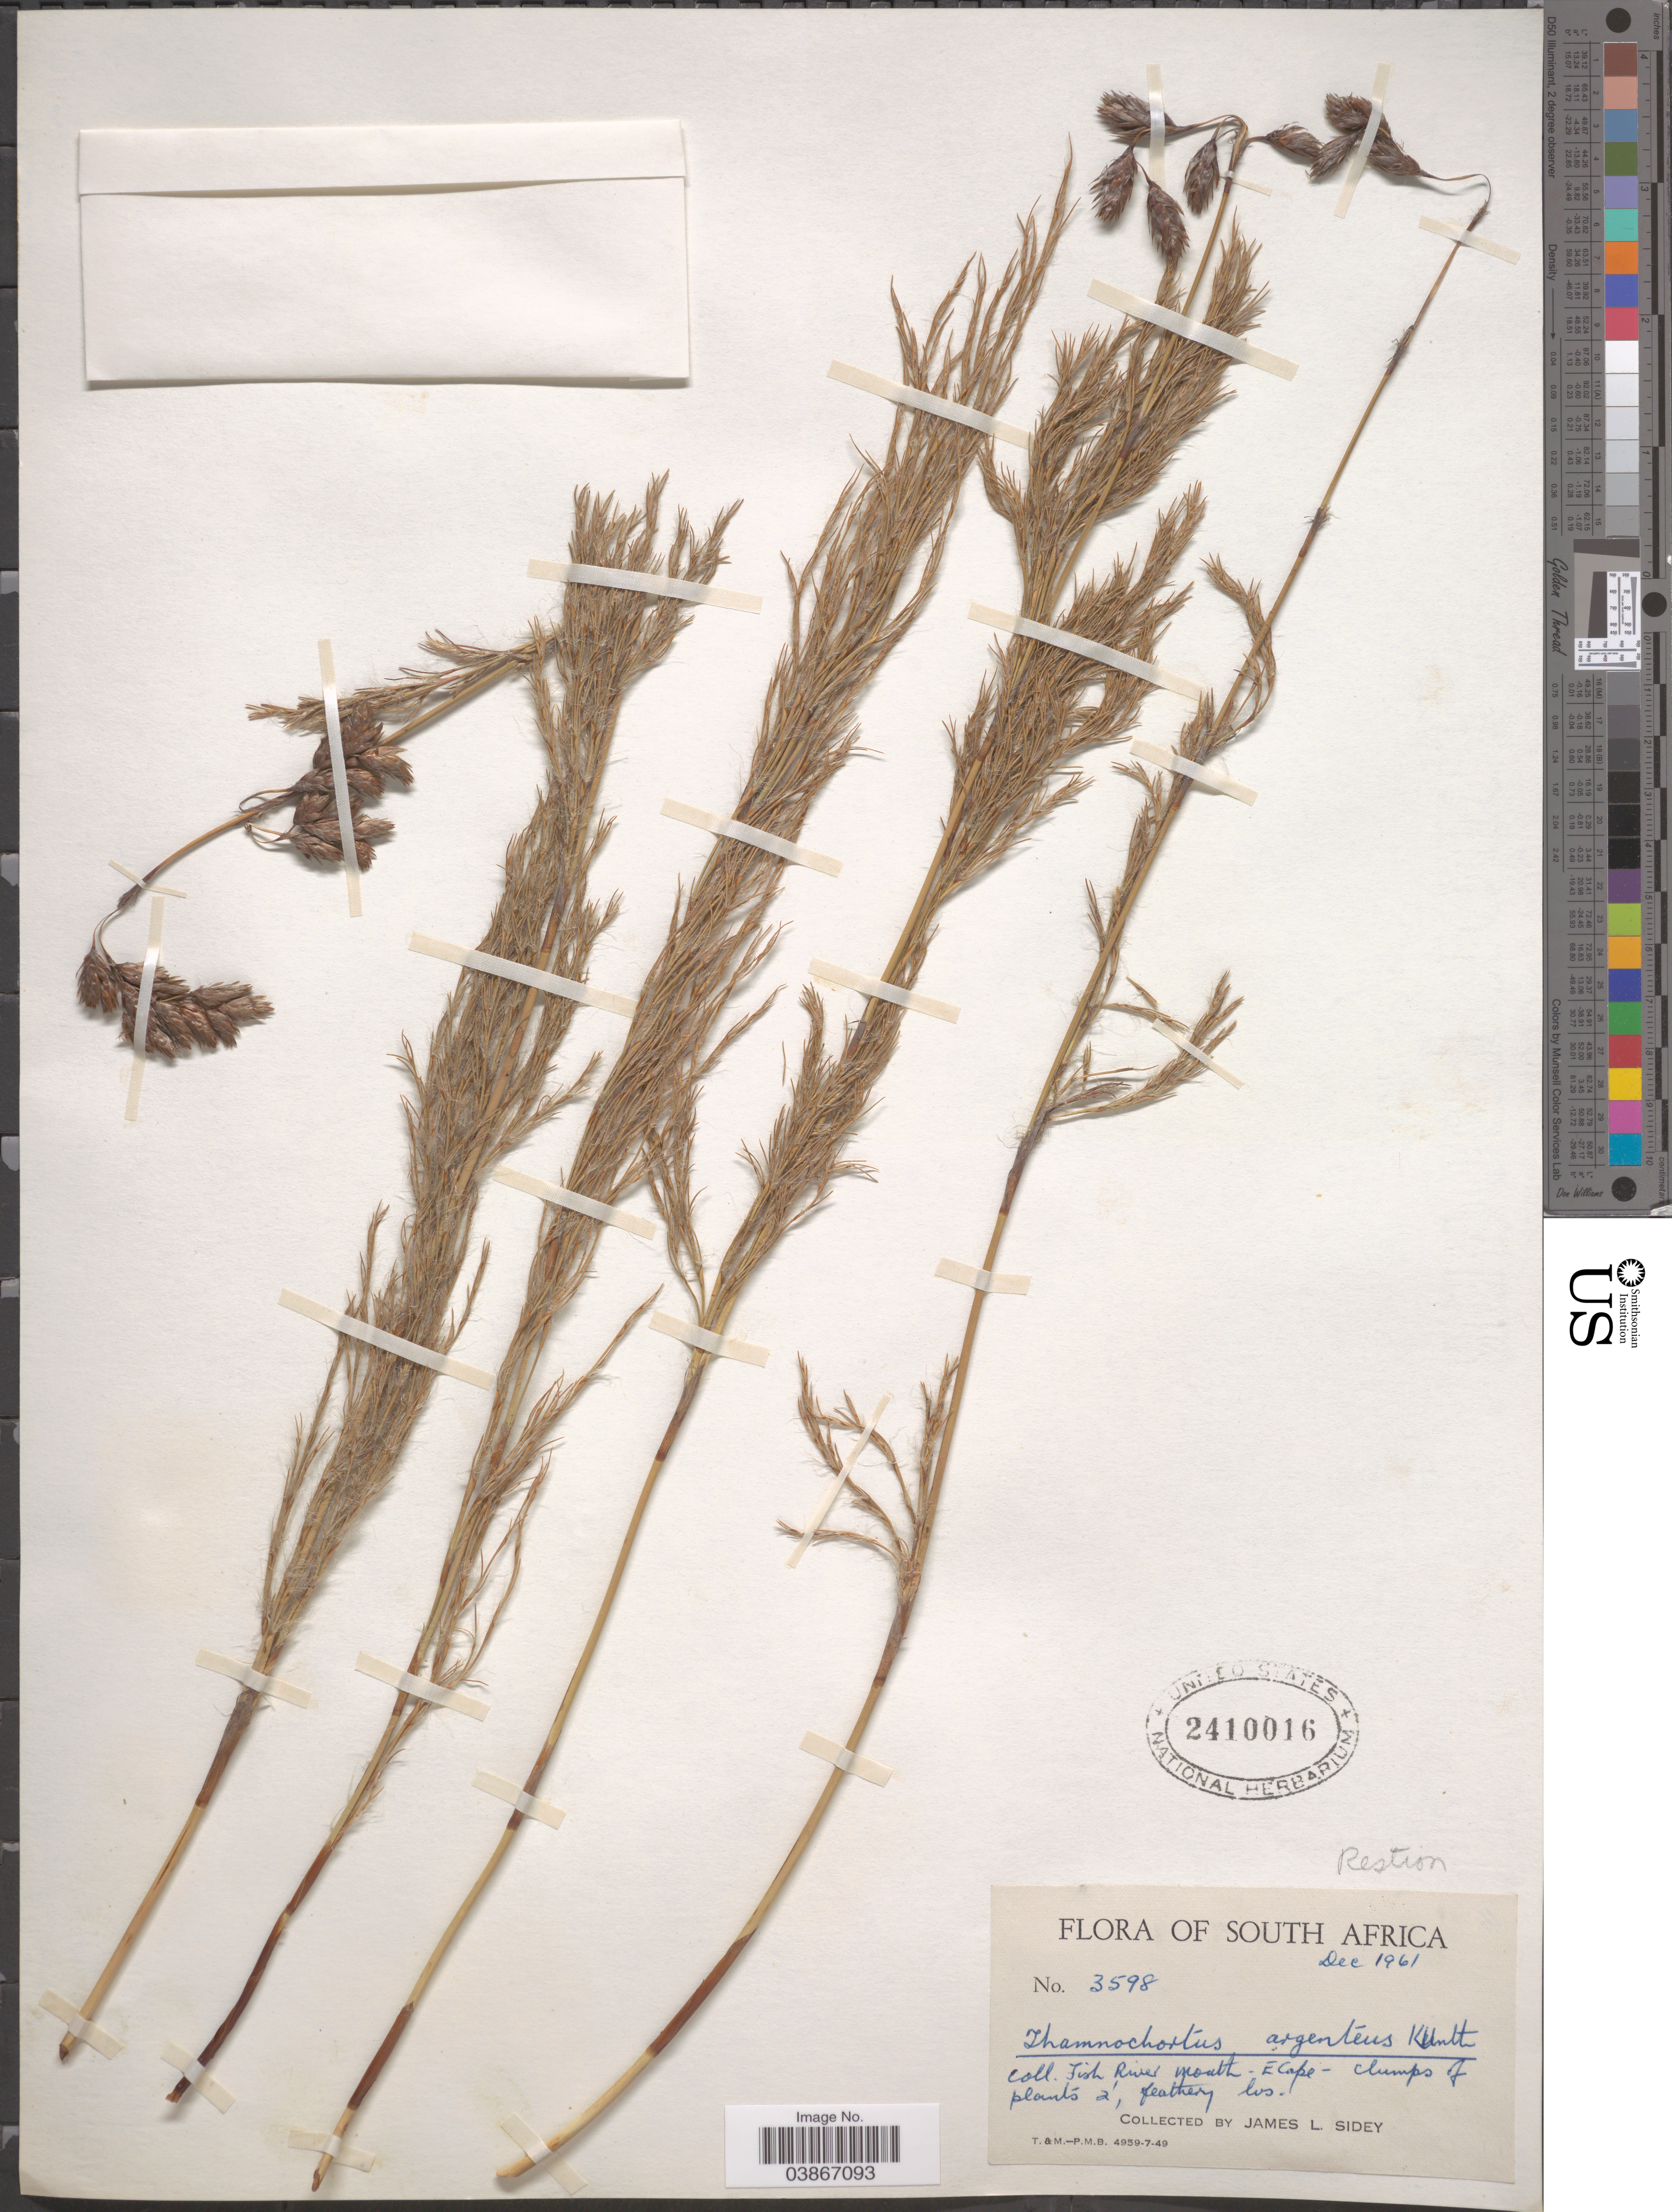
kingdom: Plantae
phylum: Tracheophyta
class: Liliopsida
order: Poales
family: Restionaceae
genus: Thamnochortus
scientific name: Thamnochortus argenteus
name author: (Thunb.) Kunth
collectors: J. L. Sidey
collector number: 3598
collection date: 1961-12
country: South Africa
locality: Fish River Mouth - E Cape.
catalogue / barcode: US 2410016